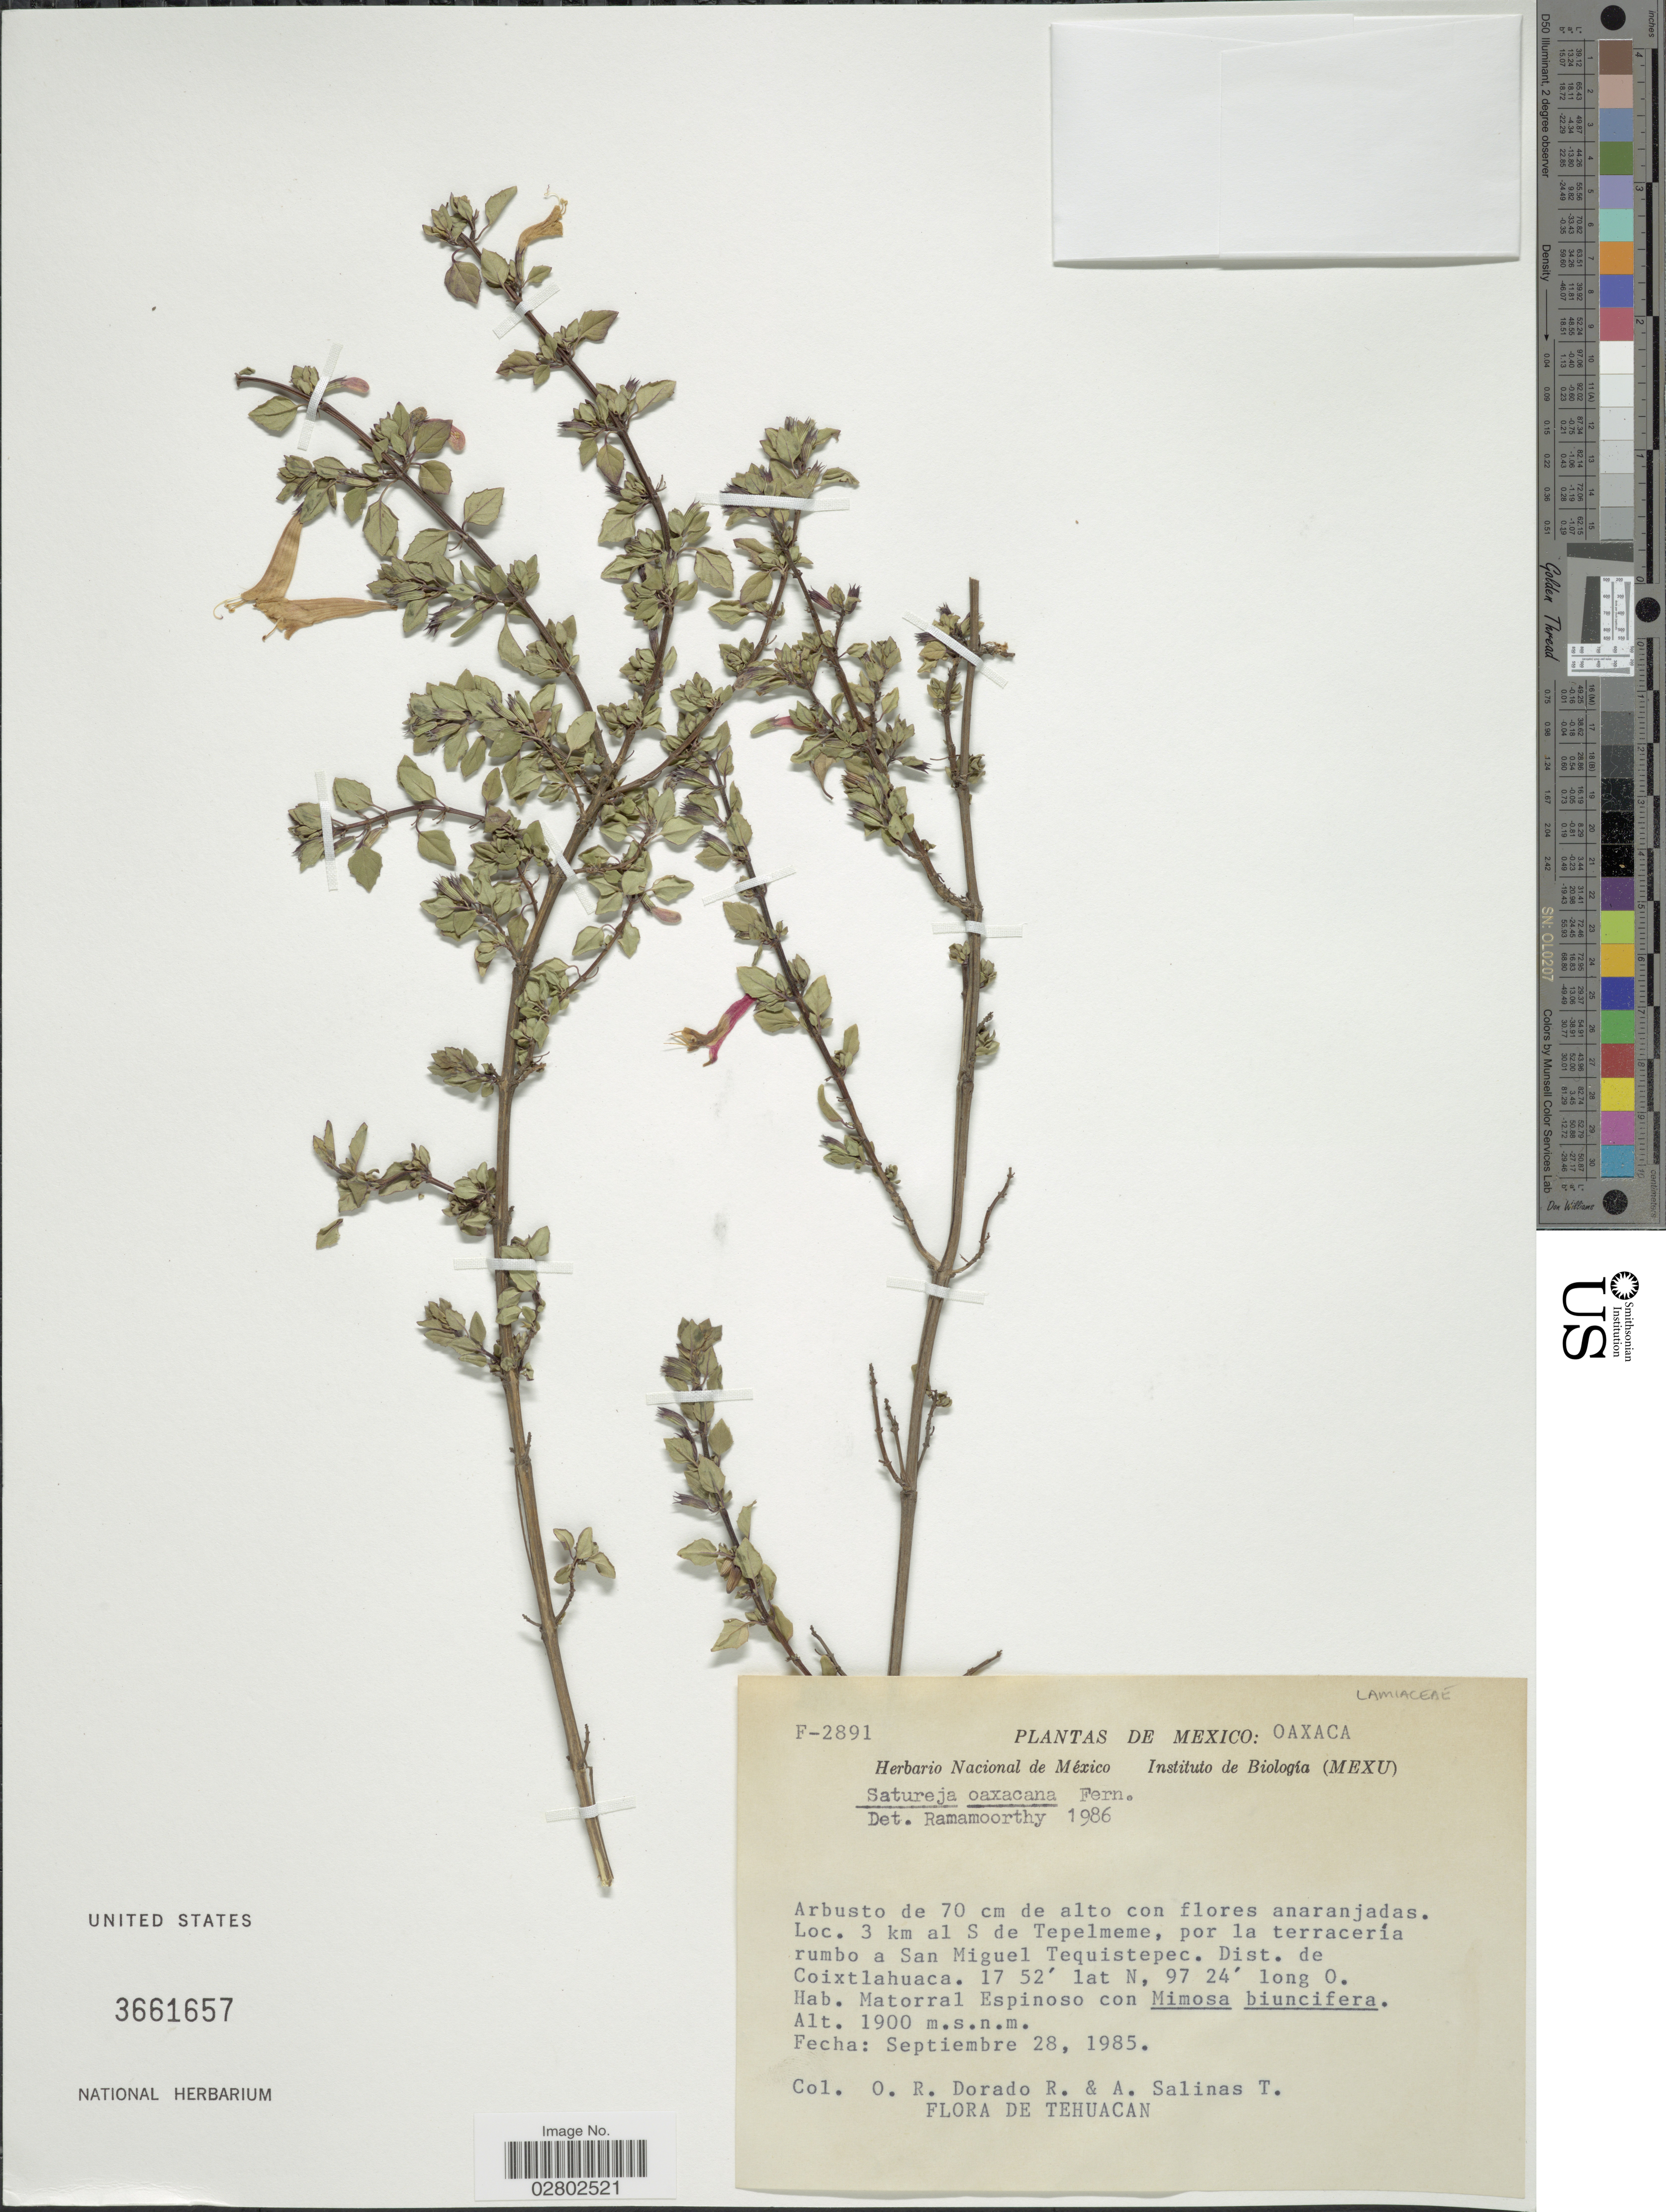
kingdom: Plantae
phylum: Tracheophyta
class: Magnoliopsida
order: Lamiales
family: Lamiaceae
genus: Salvia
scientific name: Salvia oaxacana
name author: Fernald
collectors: O. Dorado R. & A. Salinas T.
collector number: F-2891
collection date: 1985-09-28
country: Mexico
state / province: Oaxaca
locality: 3 km al S de Tepelmeme, por la terracería rumbo a San Miguel Tequistepec. Dist. de Coixtlahuaca.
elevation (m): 1900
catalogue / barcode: US 3661657